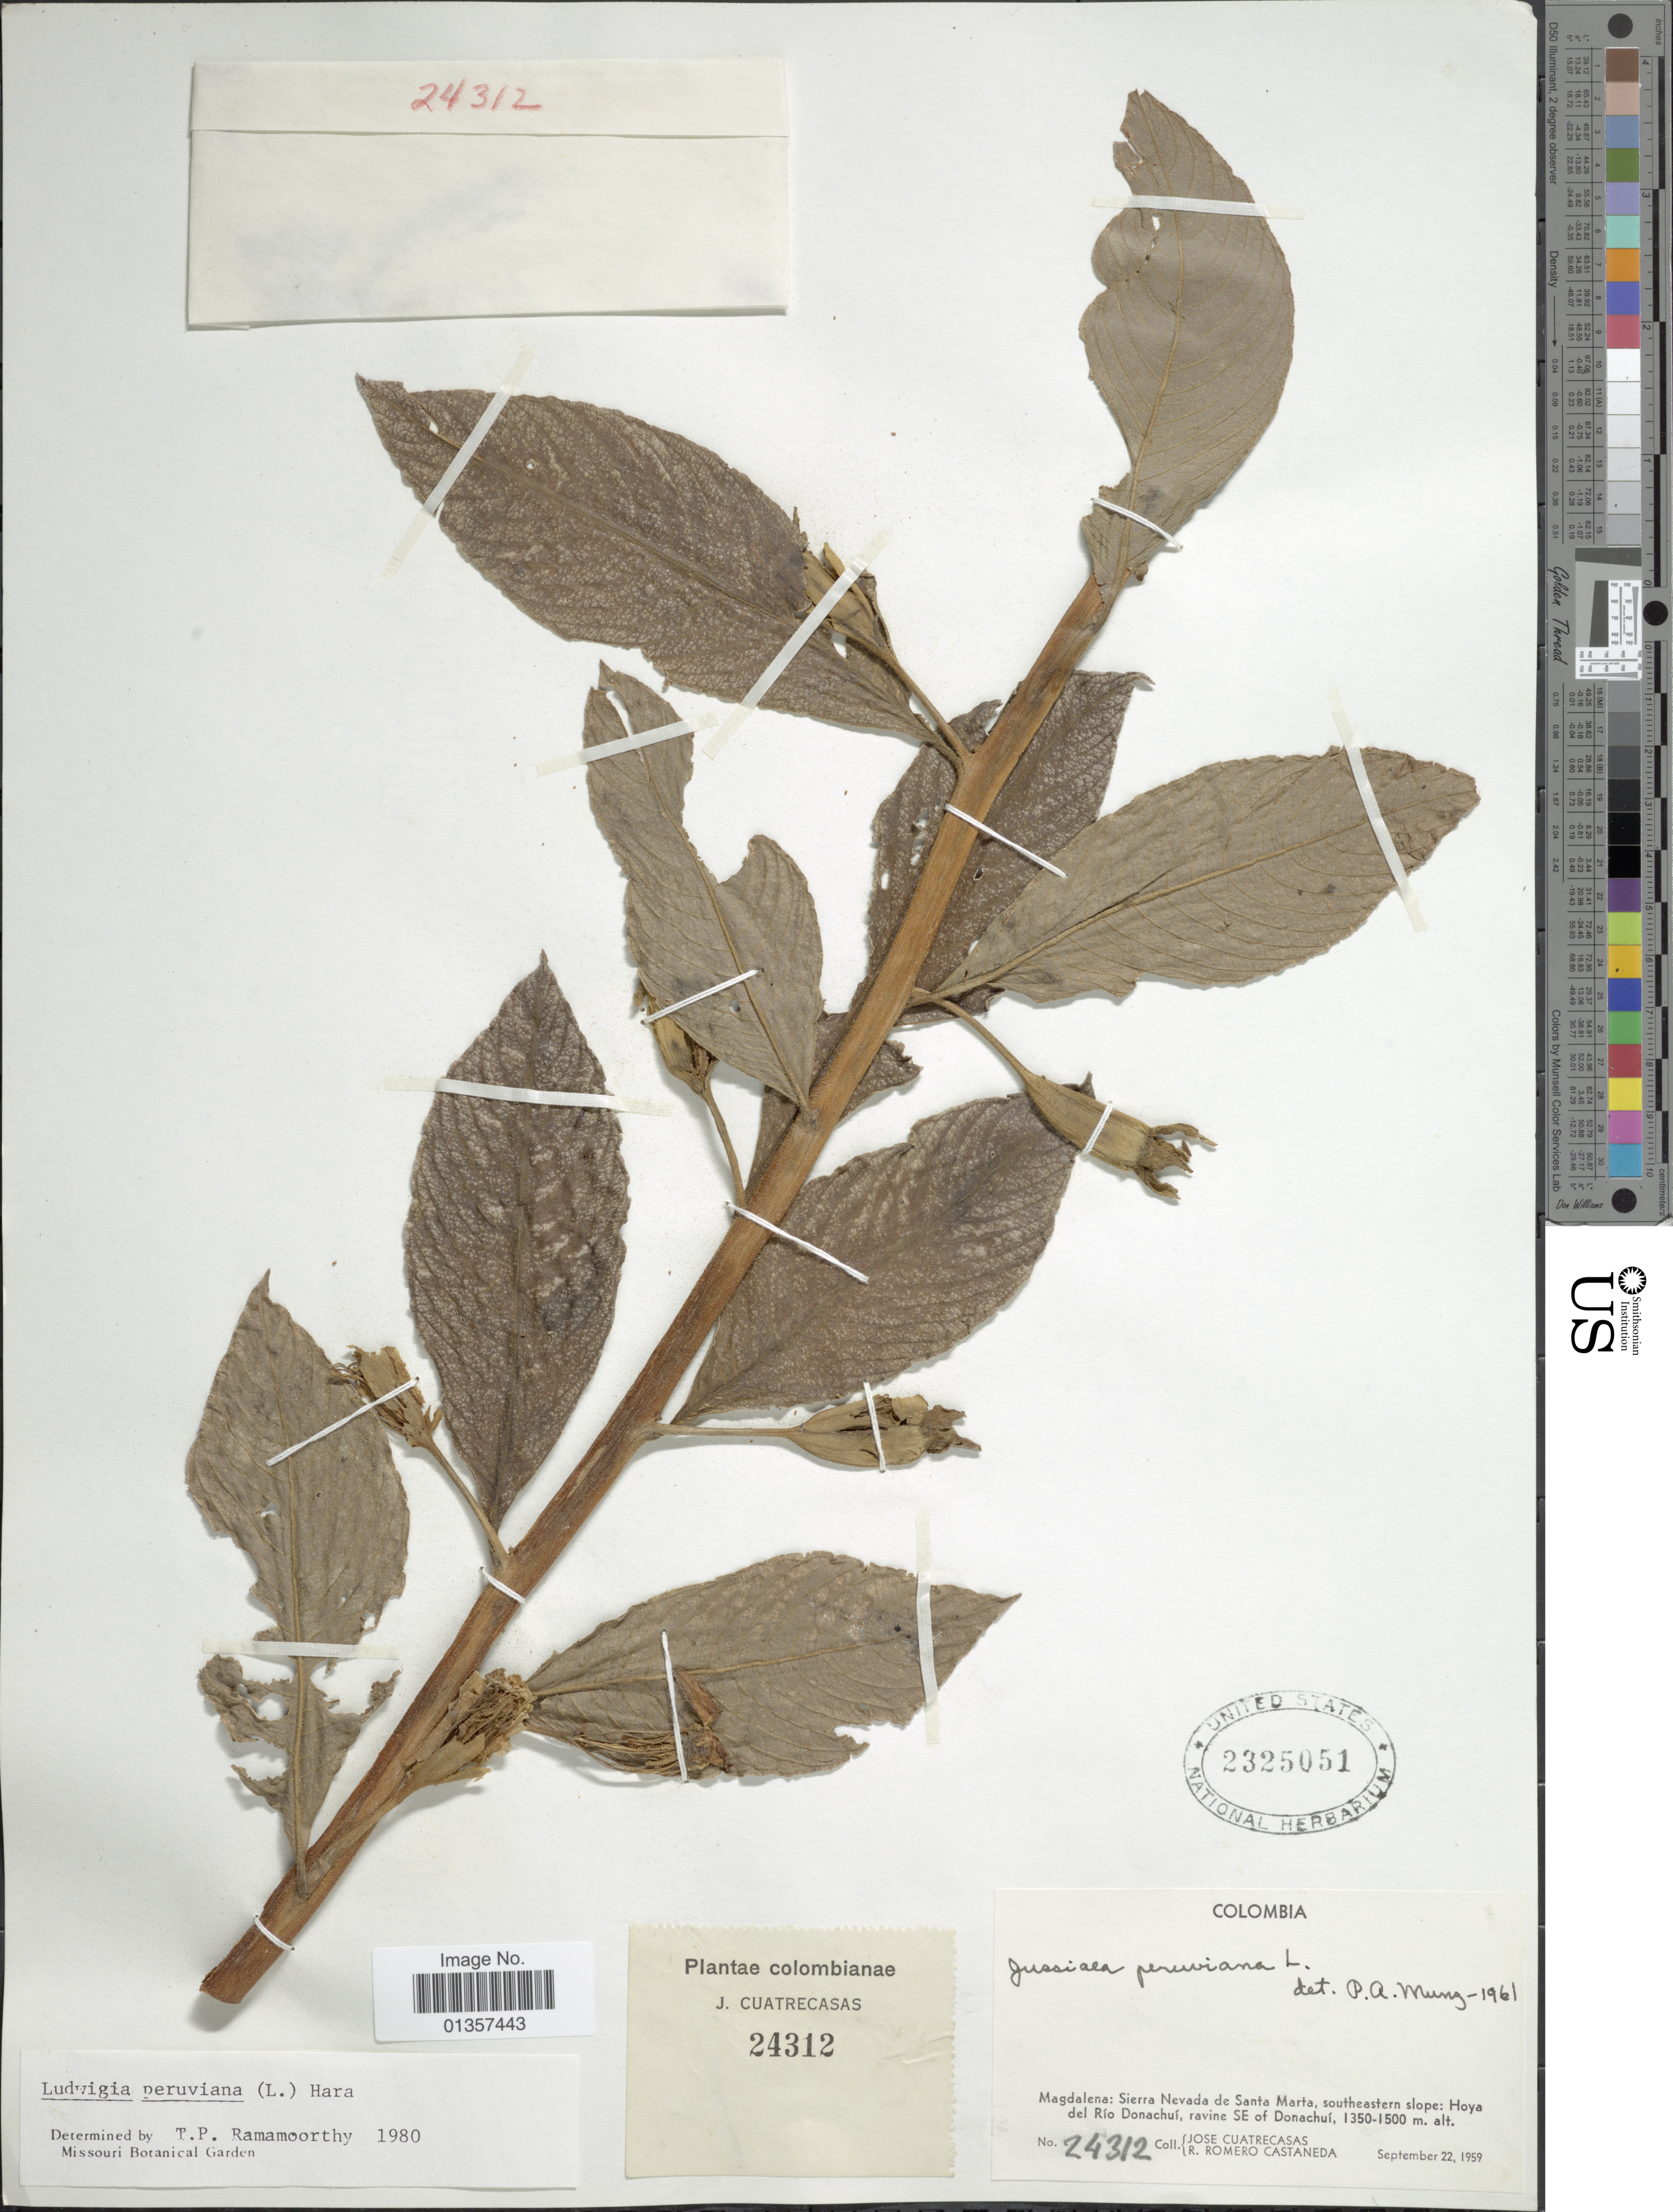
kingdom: Plantae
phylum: Tracheophyta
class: Magnoliopsida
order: Myrtales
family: Onagraceae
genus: Ludwigia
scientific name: Ludwigia peruviana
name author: (L.) H. Hara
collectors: J. Cuatrecasas & R. Romero Castañeda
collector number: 24312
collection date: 1959-09-22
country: Colombia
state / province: Magdalena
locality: Sierra Nevada de Santa Marta, southeastern slope: Hoya del Río Donachuí, ravine SE of Donachuí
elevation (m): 1350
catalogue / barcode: US 2325051